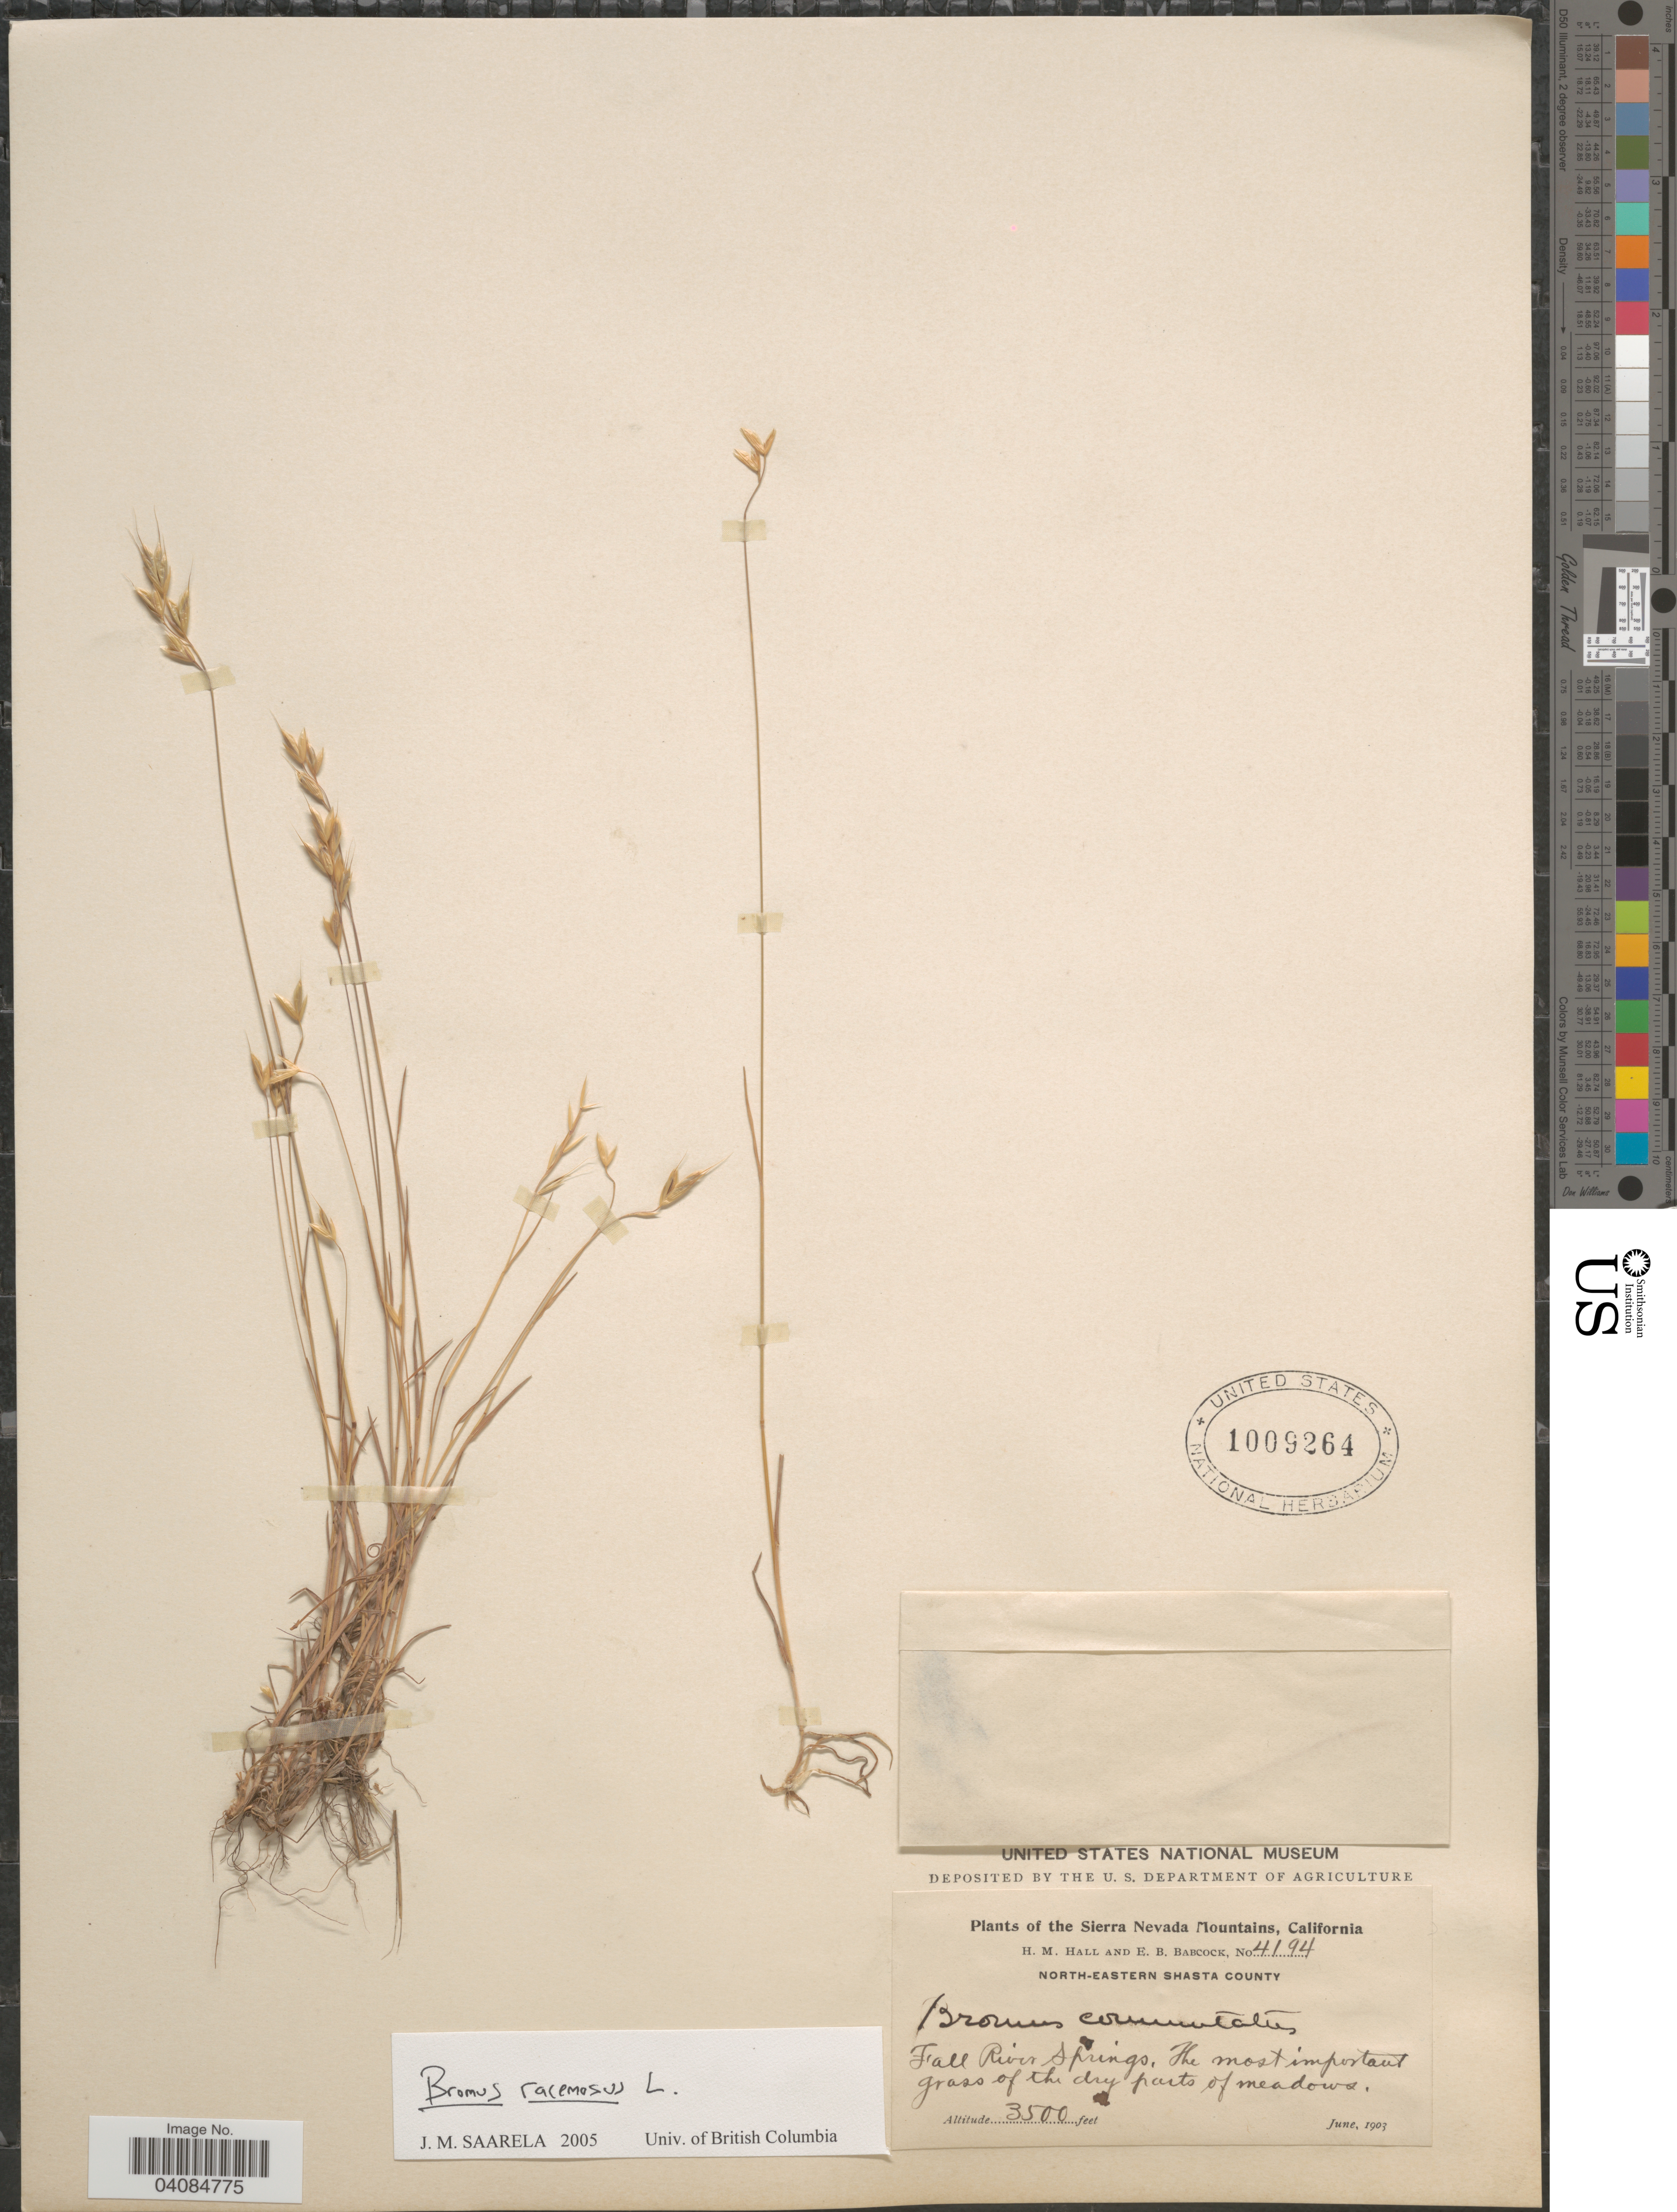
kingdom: Plantae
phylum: Tracheophyta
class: Liliopsida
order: Poales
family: Poaceae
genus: Bromus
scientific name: Bromus racemosus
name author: L.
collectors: H. M. Hall & E. B. Babcock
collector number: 4194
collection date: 1903-06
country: United States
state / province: California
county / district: Shasta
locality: Sierra Nevada Mountains. North-Eastern Shasta County. Fall River Springs, The most important grass of the dry parts of meadows.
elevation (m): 1067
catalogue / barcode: US 1009264